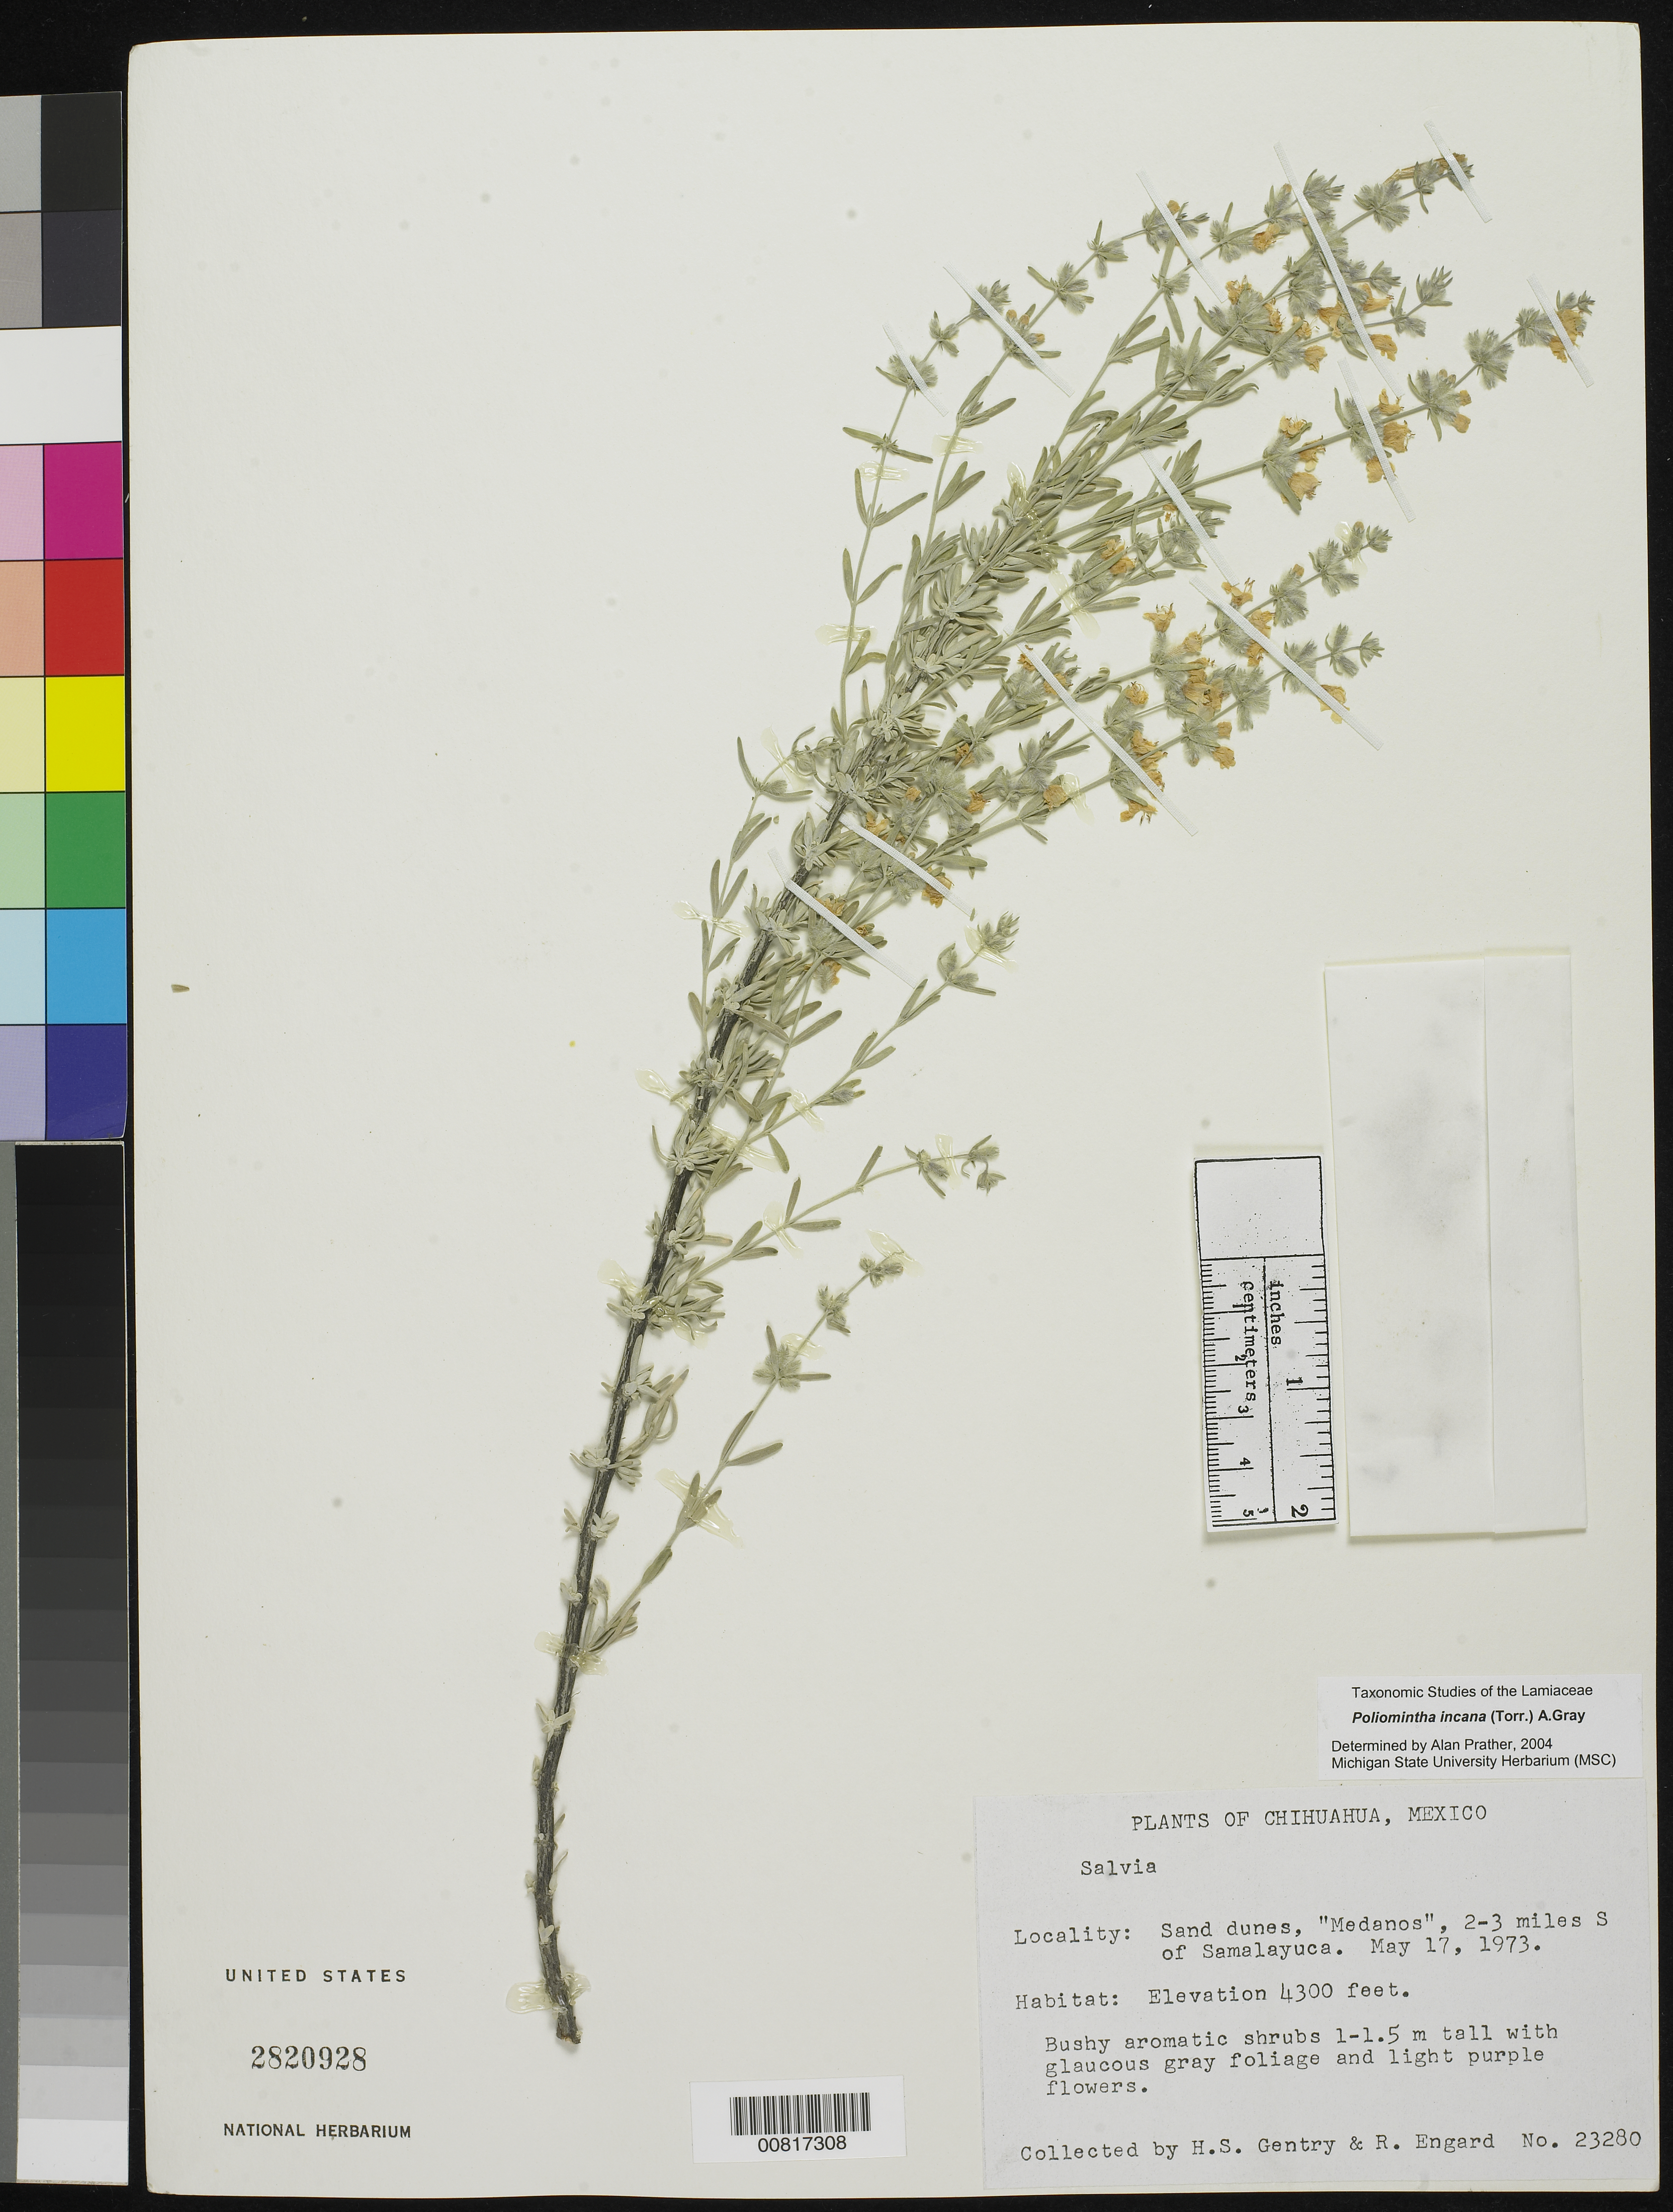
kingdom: Plantae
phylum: Tracheophyta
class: Magnoliopsida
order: Lamiales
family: Lamiaceae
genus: Poliomintha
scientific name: Poliomintha incana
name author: (Torr.) A. Gray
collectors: H. S. Gentry & R. Engard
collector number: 23280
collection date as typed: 17 May 1973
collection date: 1973-05-17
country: Mexico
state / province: Chihuahua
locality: Medanos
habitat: Sand dunes.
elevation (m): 1311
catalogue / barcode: US 2820928